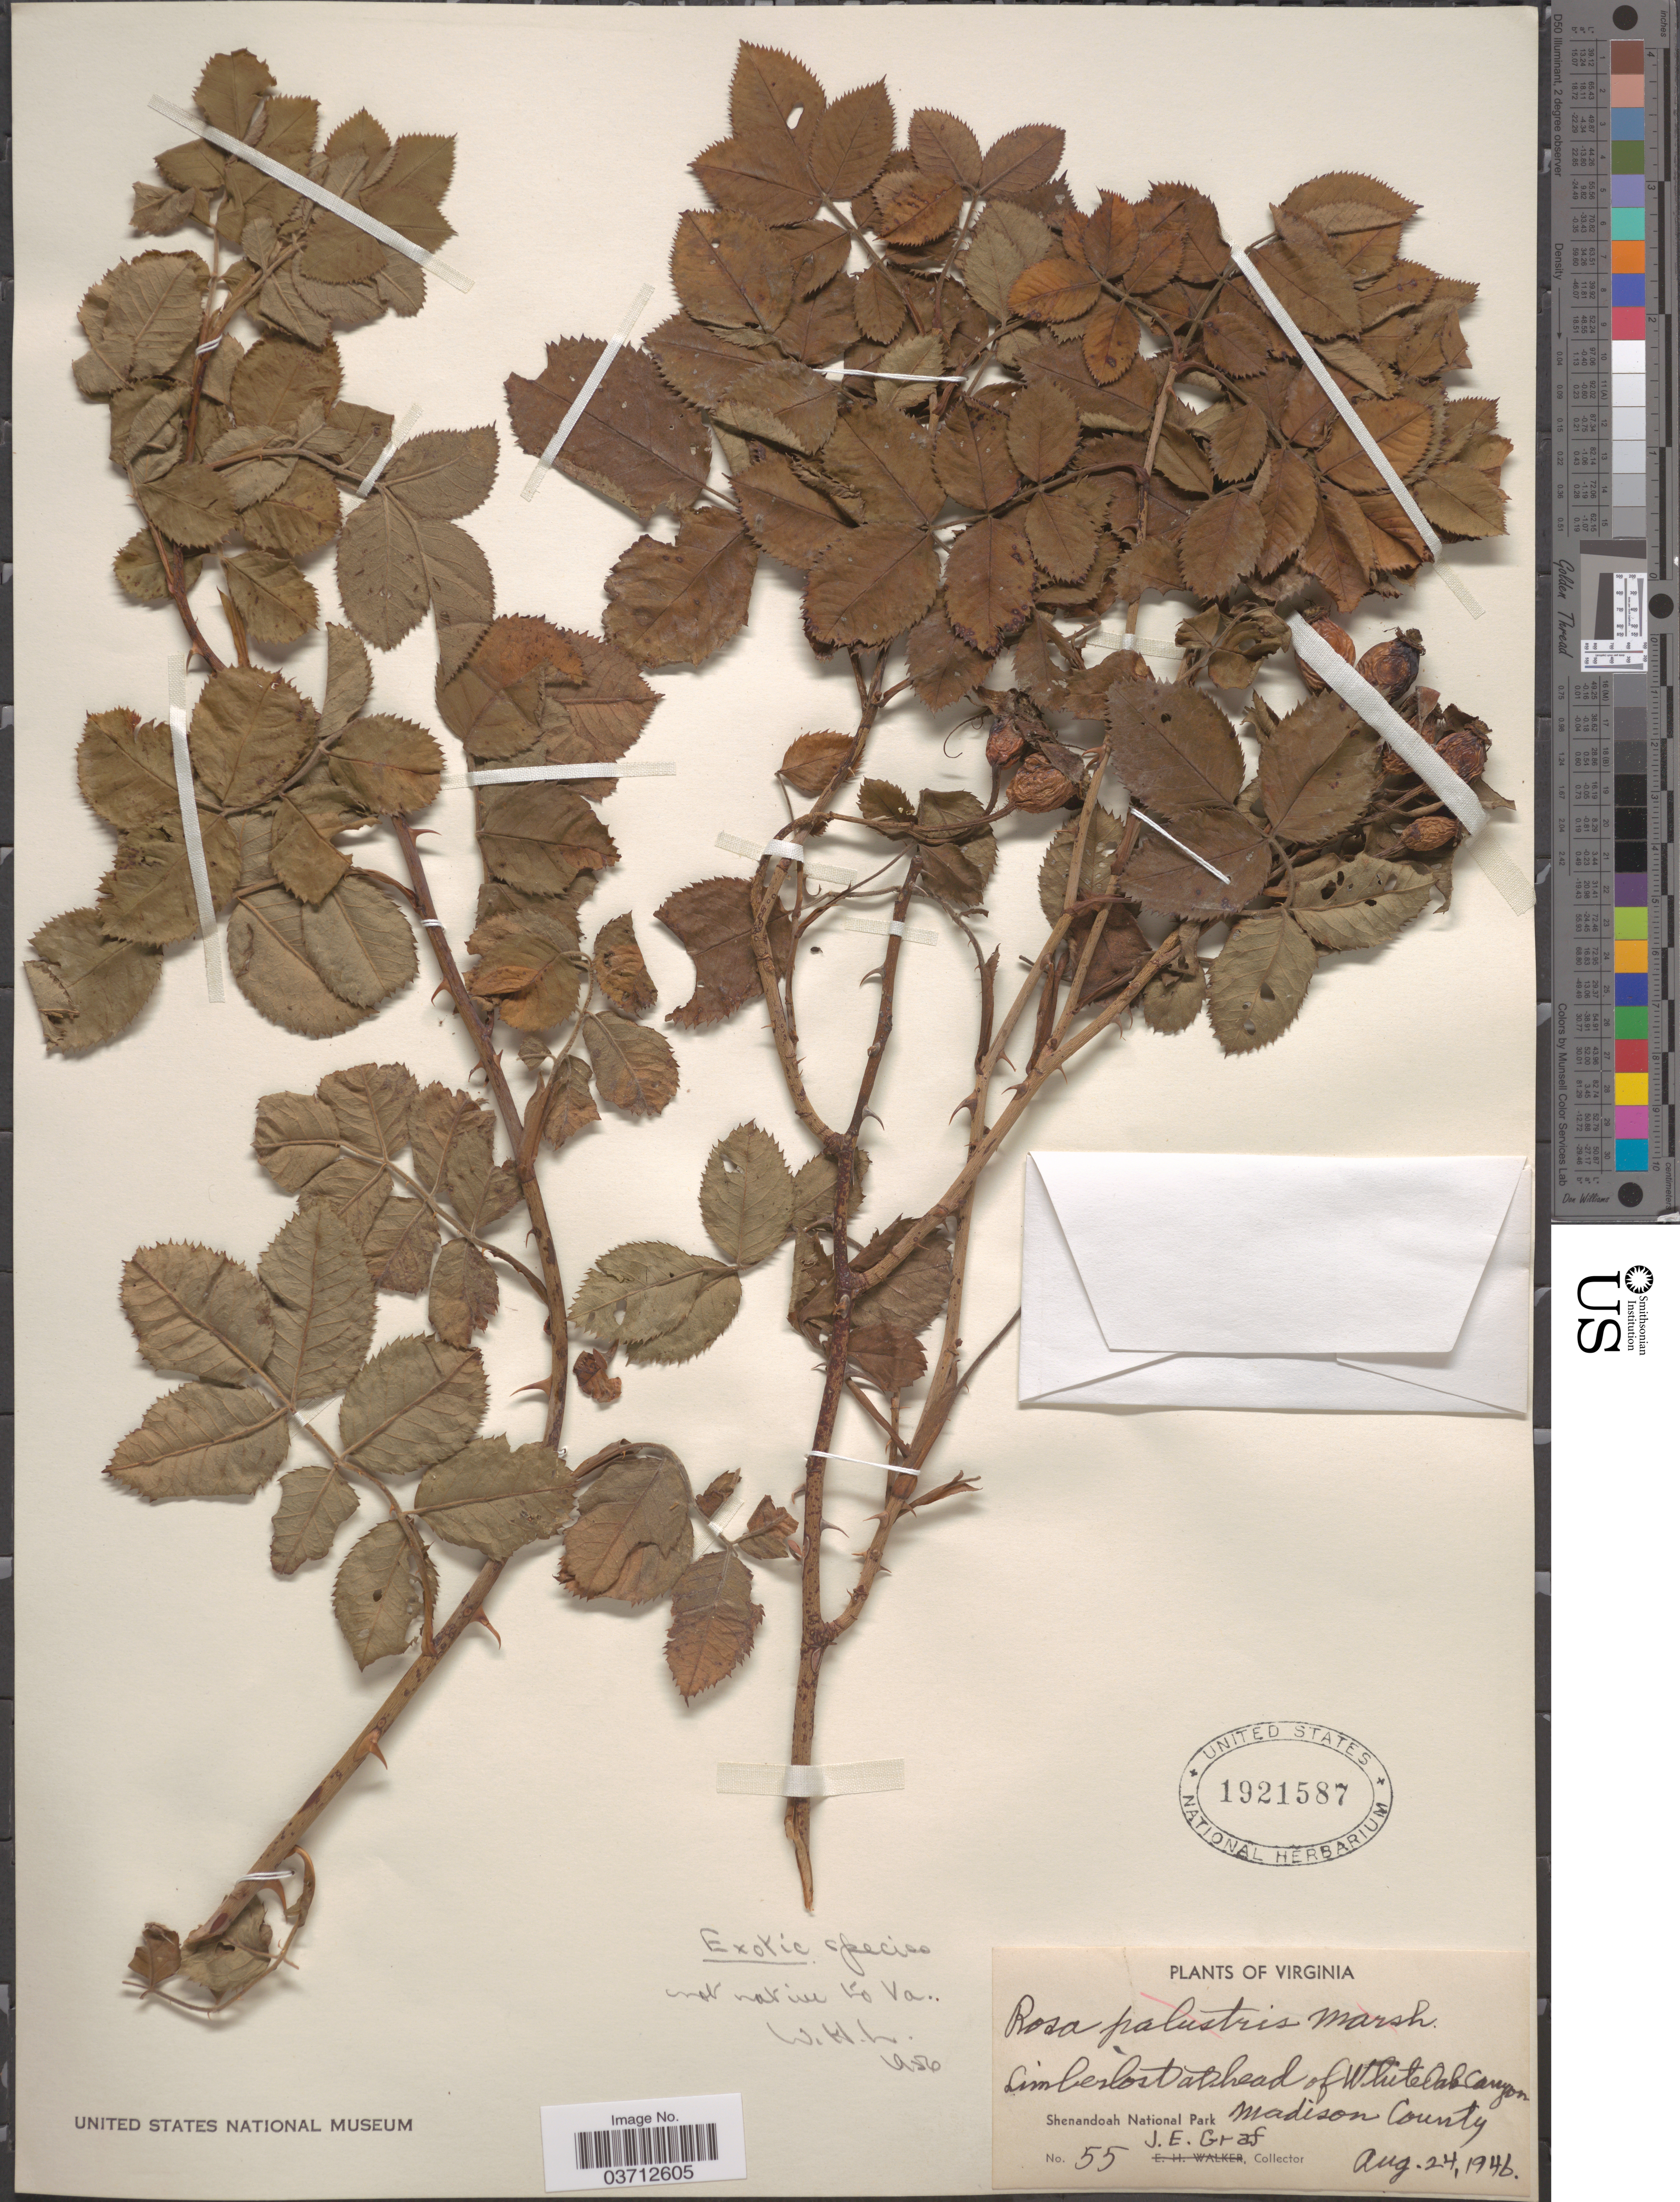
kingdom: Plantae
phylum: Tracheophyta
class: Magnoliopsida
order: Rosales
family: Rosaceae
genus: Rosa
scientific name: Rosa sp.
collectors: J. Graf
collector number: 55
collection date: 1946-08-24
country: United States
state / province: Virginia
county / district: Madison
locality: Limberlost at head White Oak Canyon. Madison County. Shenandoah National Park.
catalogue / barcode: US 1921587